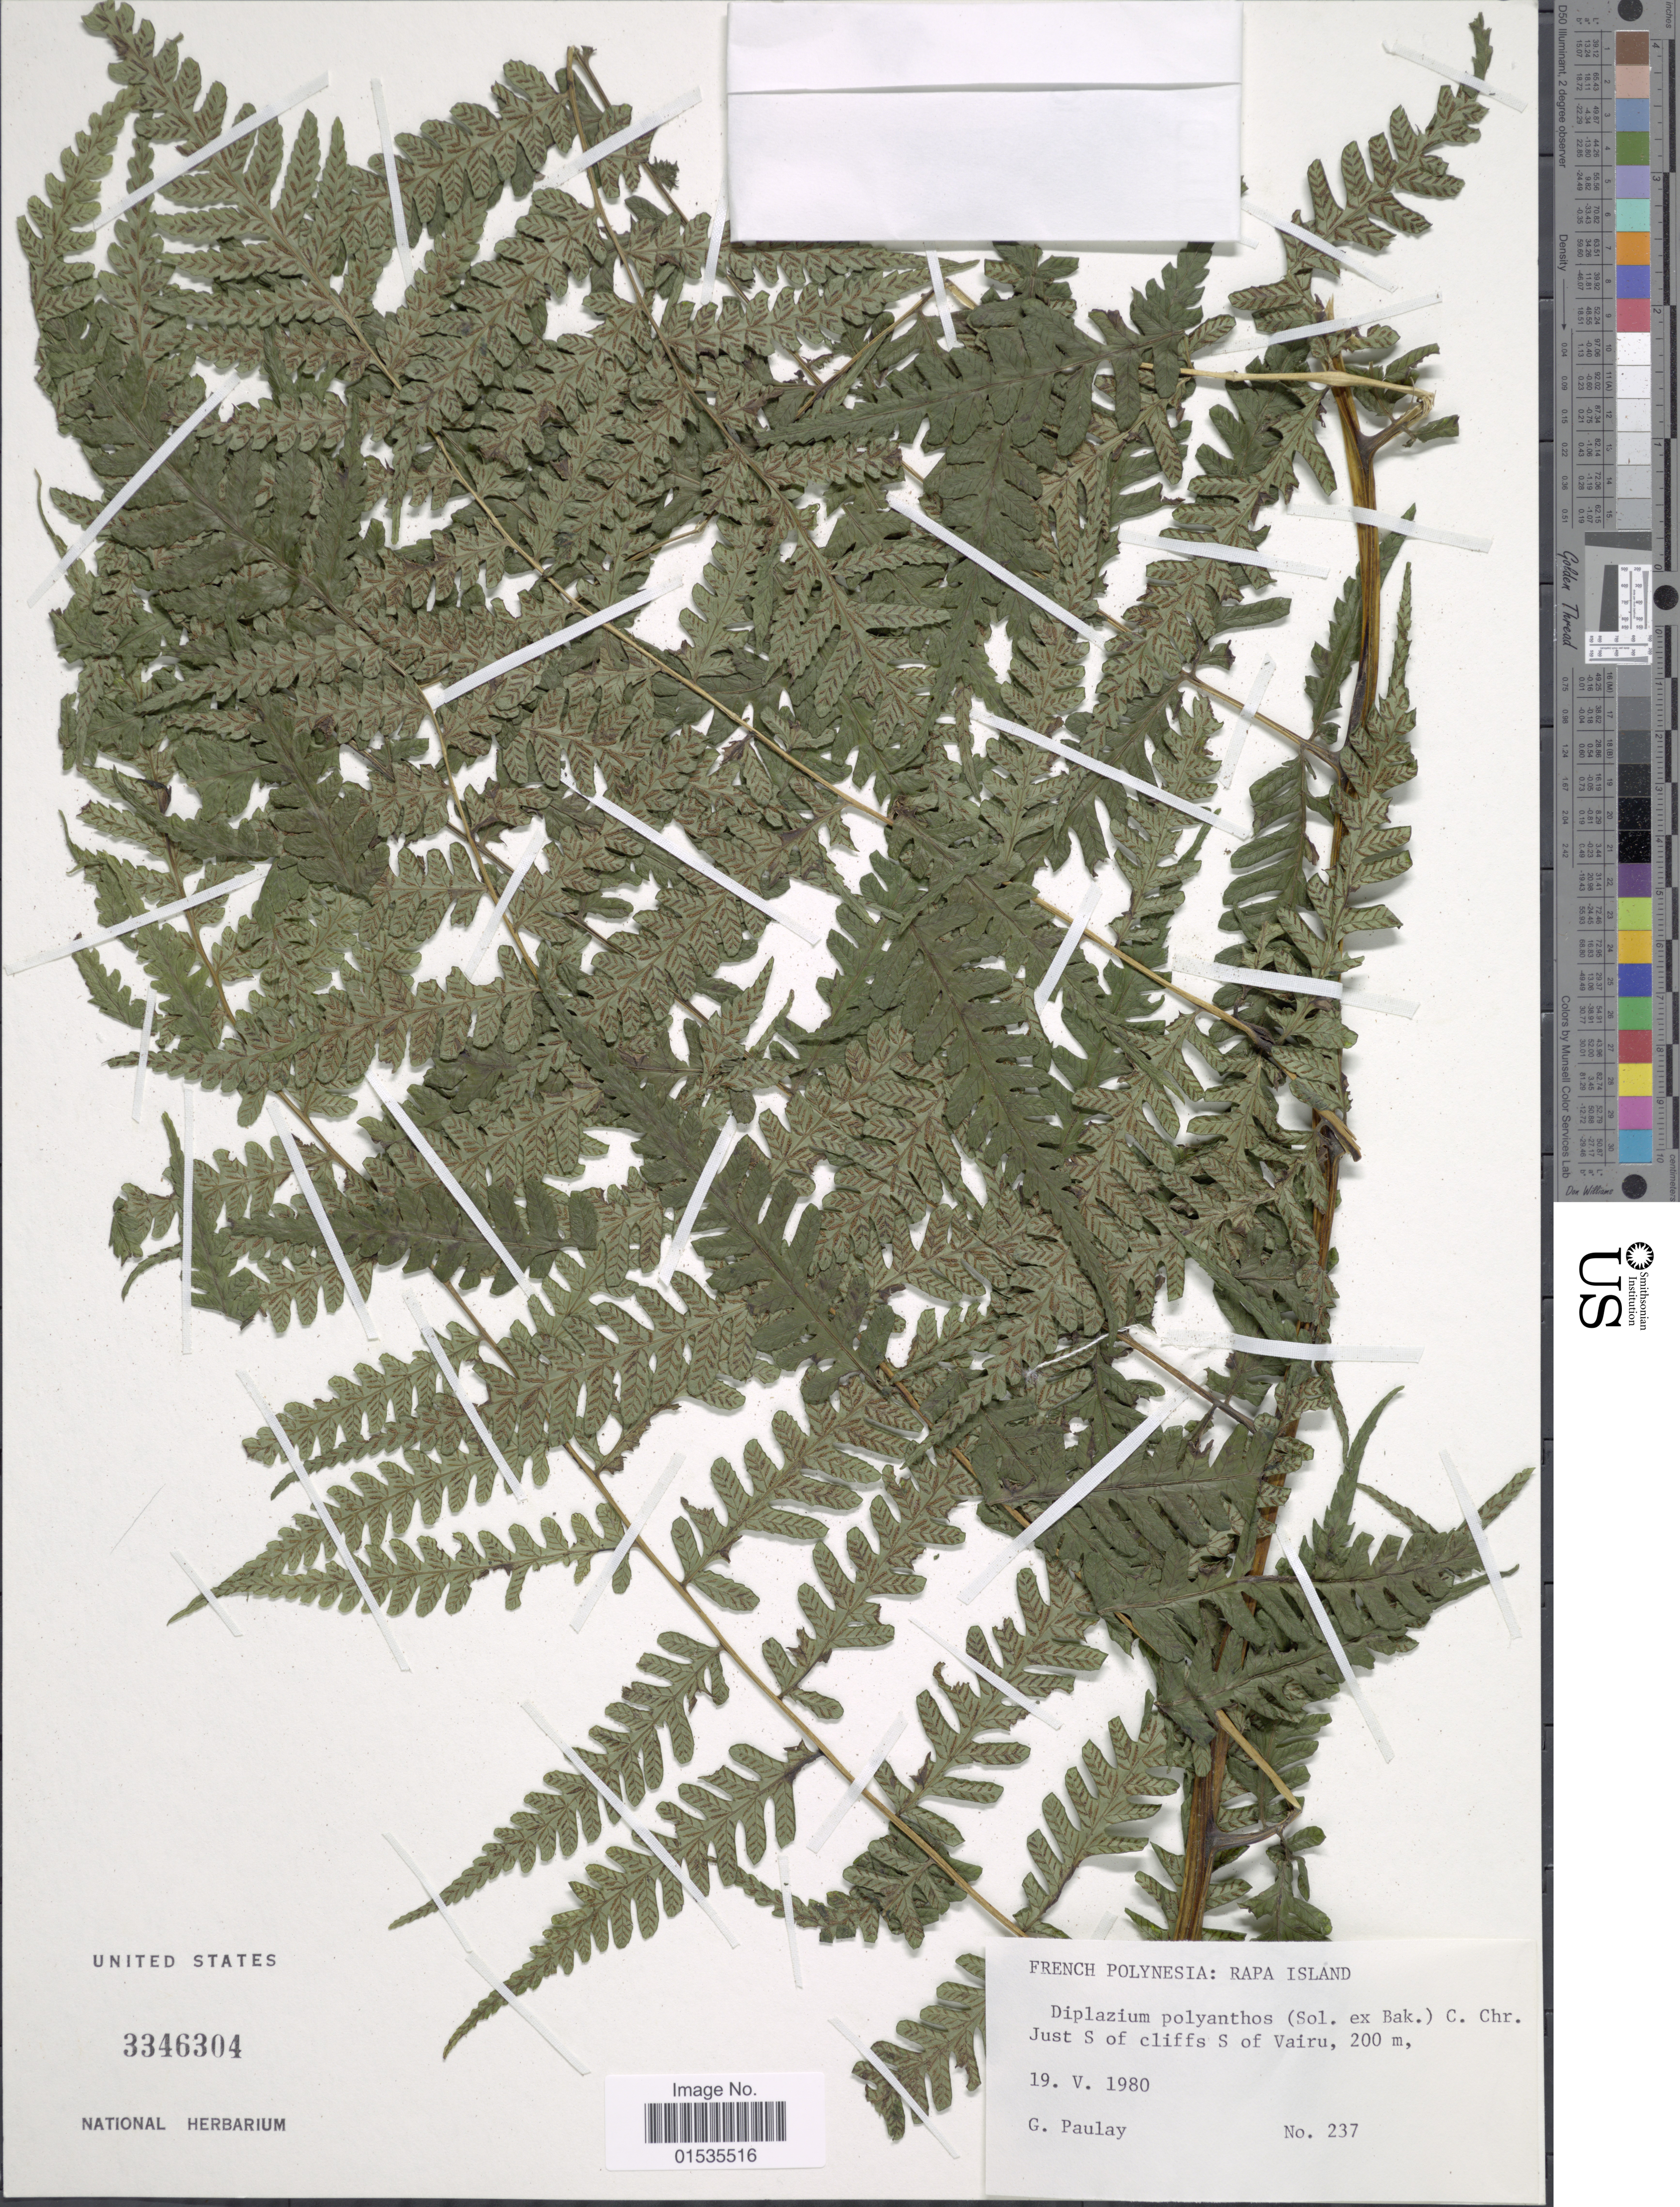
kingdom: Plantae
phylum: Tracheophyta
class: Polypodiopsida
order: Polypodiales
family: Athyriaceae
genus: Diplazium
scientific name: Diplazium polyanthes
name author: (Sol.) C. Chr.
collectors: G. Paulay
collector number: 237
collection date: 1980-05-19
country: French Polynesia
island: Rapa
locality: Rapa Island, just S of cliffs S of Vairu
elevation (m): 200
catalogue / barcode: US 3346304